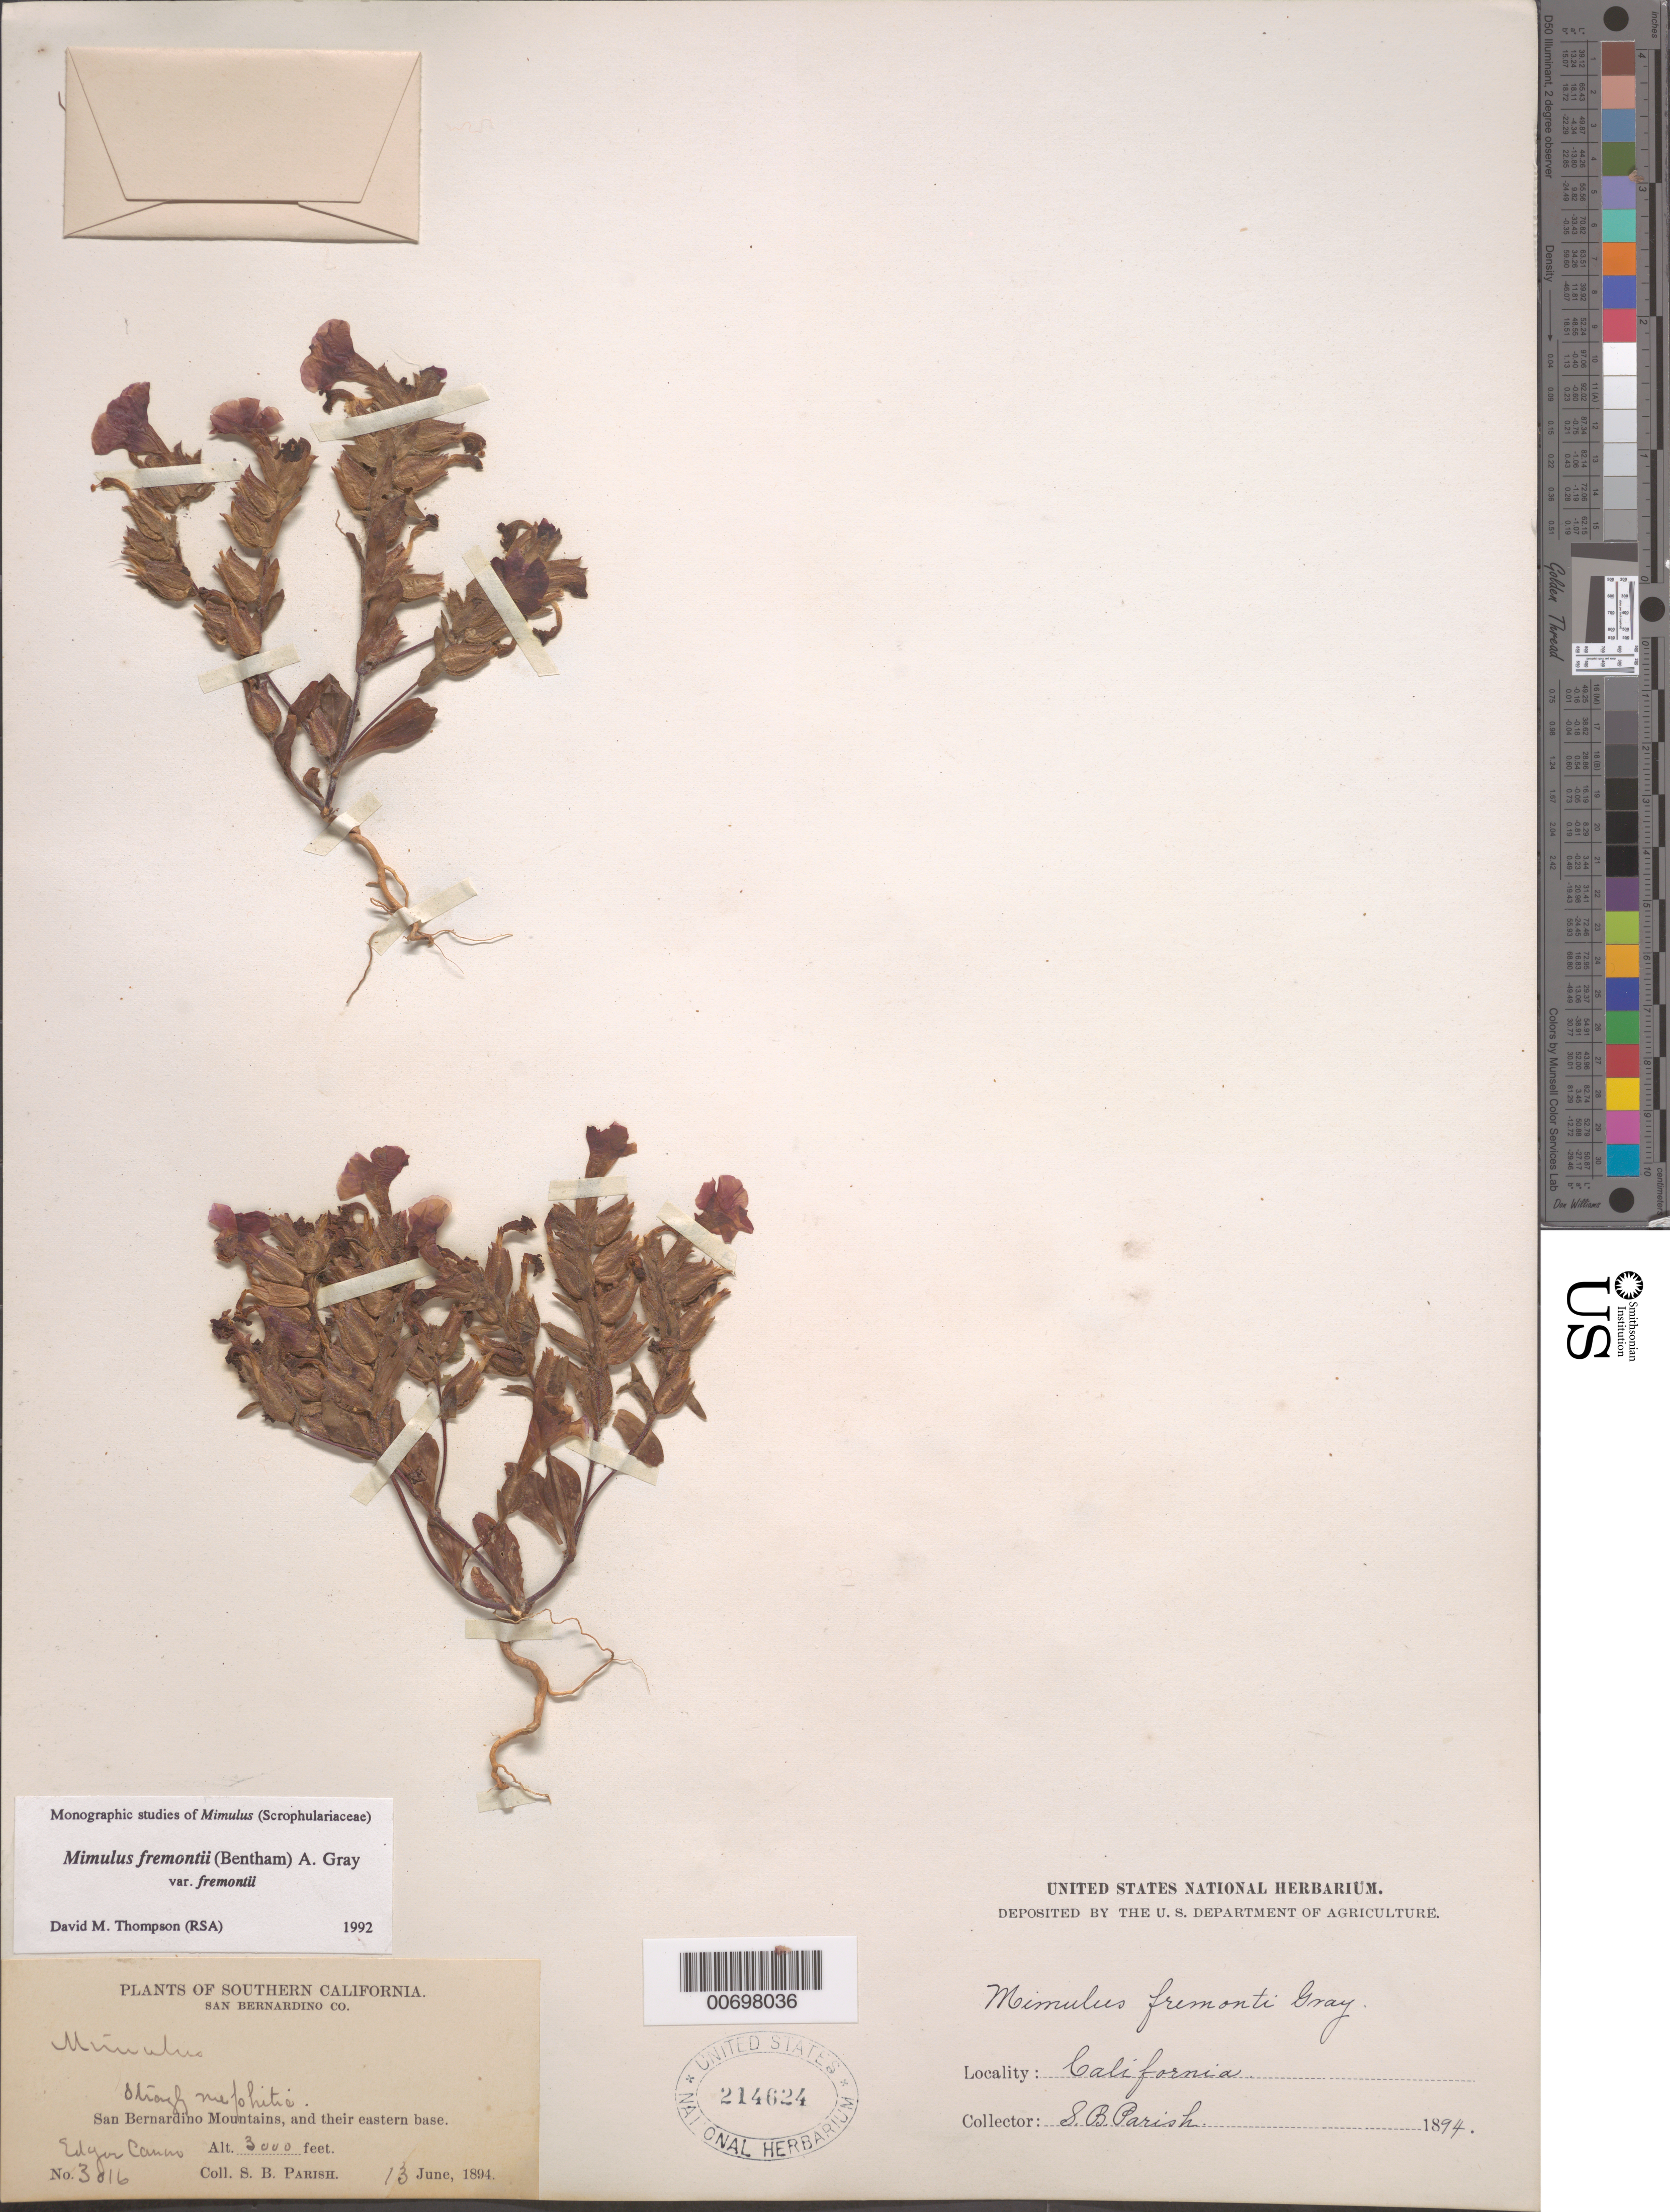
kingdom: Plantae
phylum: Tracheophyta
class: Magnoliopsida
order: Lamiales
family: Phrymaceae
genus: Mimulus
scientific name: Mimulus fremontii var. fremontii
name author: (Benth.) A. Gray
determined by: Thompson, D. M., (RSA), Rancho Santa Ana Botanic Garden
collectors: S. B. Parish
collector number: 3016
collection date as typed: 13 Jun 1894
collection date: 1894-06-13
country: United States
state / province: California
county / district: San Bernardino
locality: Edgar Cañon. San Bernardino Mts., and their eastern base.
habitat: Strongly mesophytic.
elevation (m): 914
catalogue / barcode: US 214624